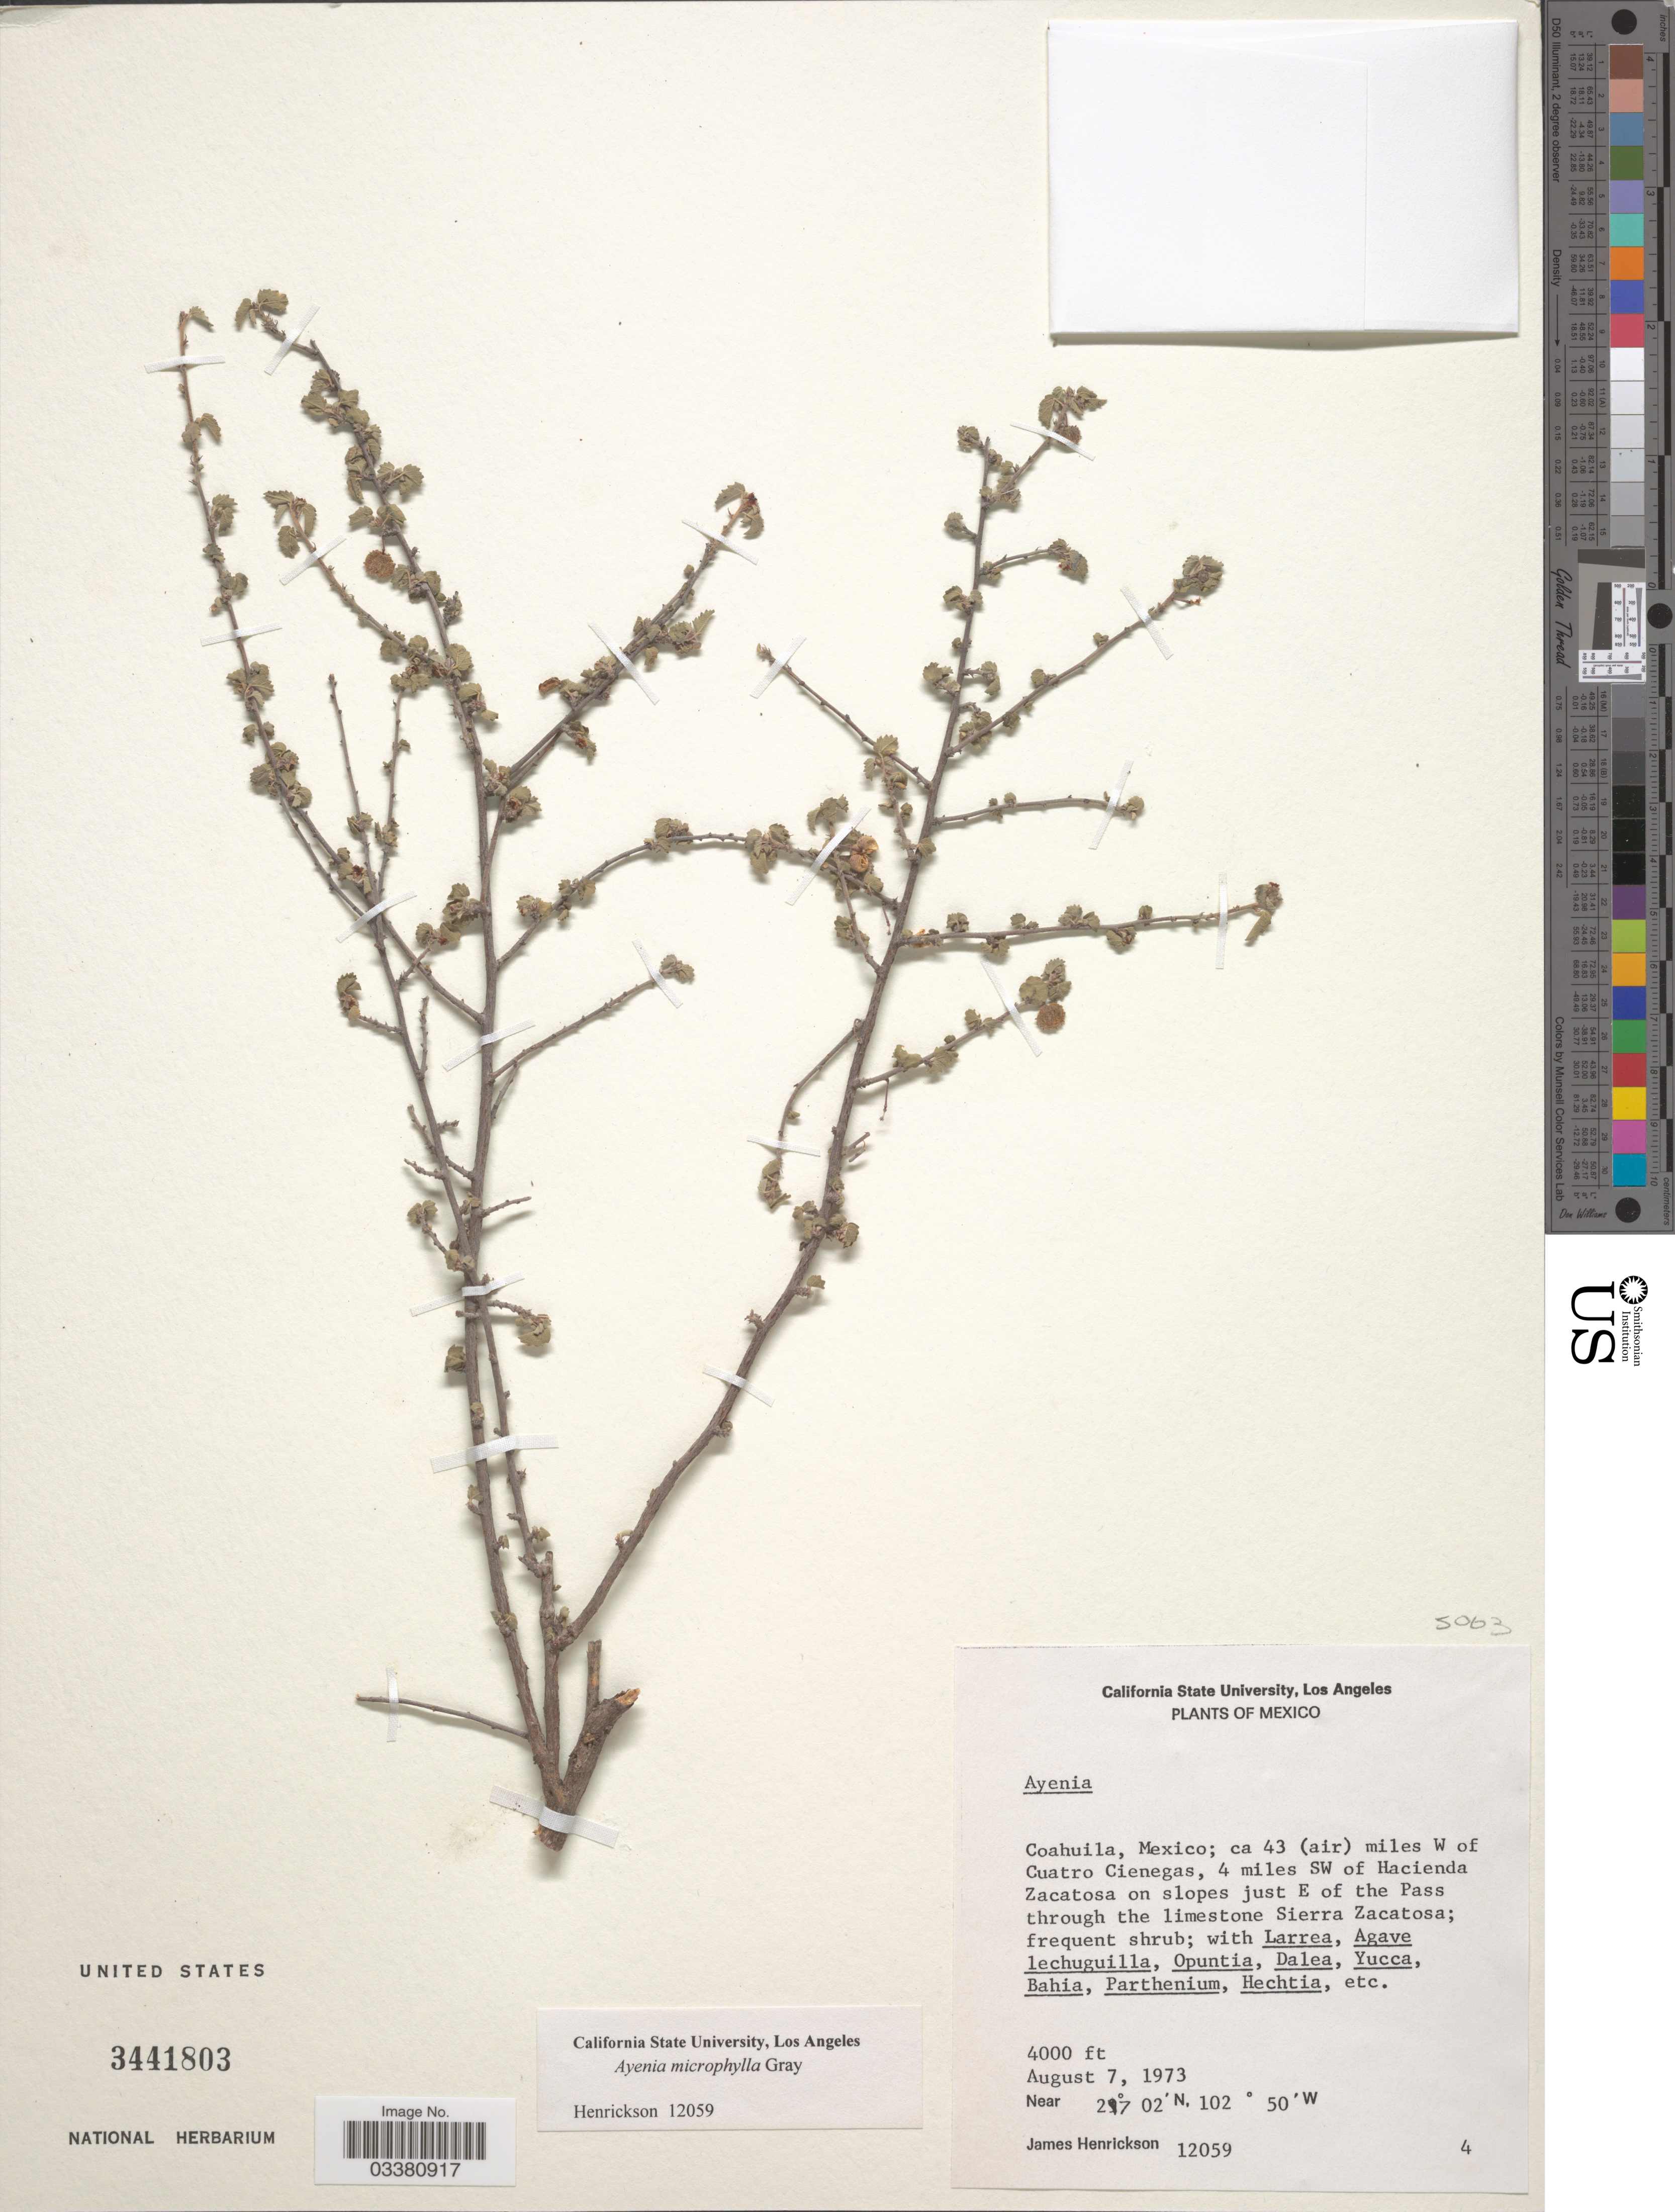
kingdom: Plantae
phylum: Tracheophyta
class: Magnoliopsida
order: Malvales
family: Malvaceae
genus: Ayenia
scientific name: Ayenia microphylla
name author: A. Gray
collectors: J. S. Henrickson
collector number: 12059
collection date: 1973-08-07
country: Mexico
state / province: Coahuila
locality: Ca 43 (air) miles W of Cuatro Cienegas, 4 miles SW of Hacienda Zacatosa on slopes just E of the Pass through the limestone Sierra Zacatosa.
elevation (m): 1219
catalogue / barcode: US 3441803